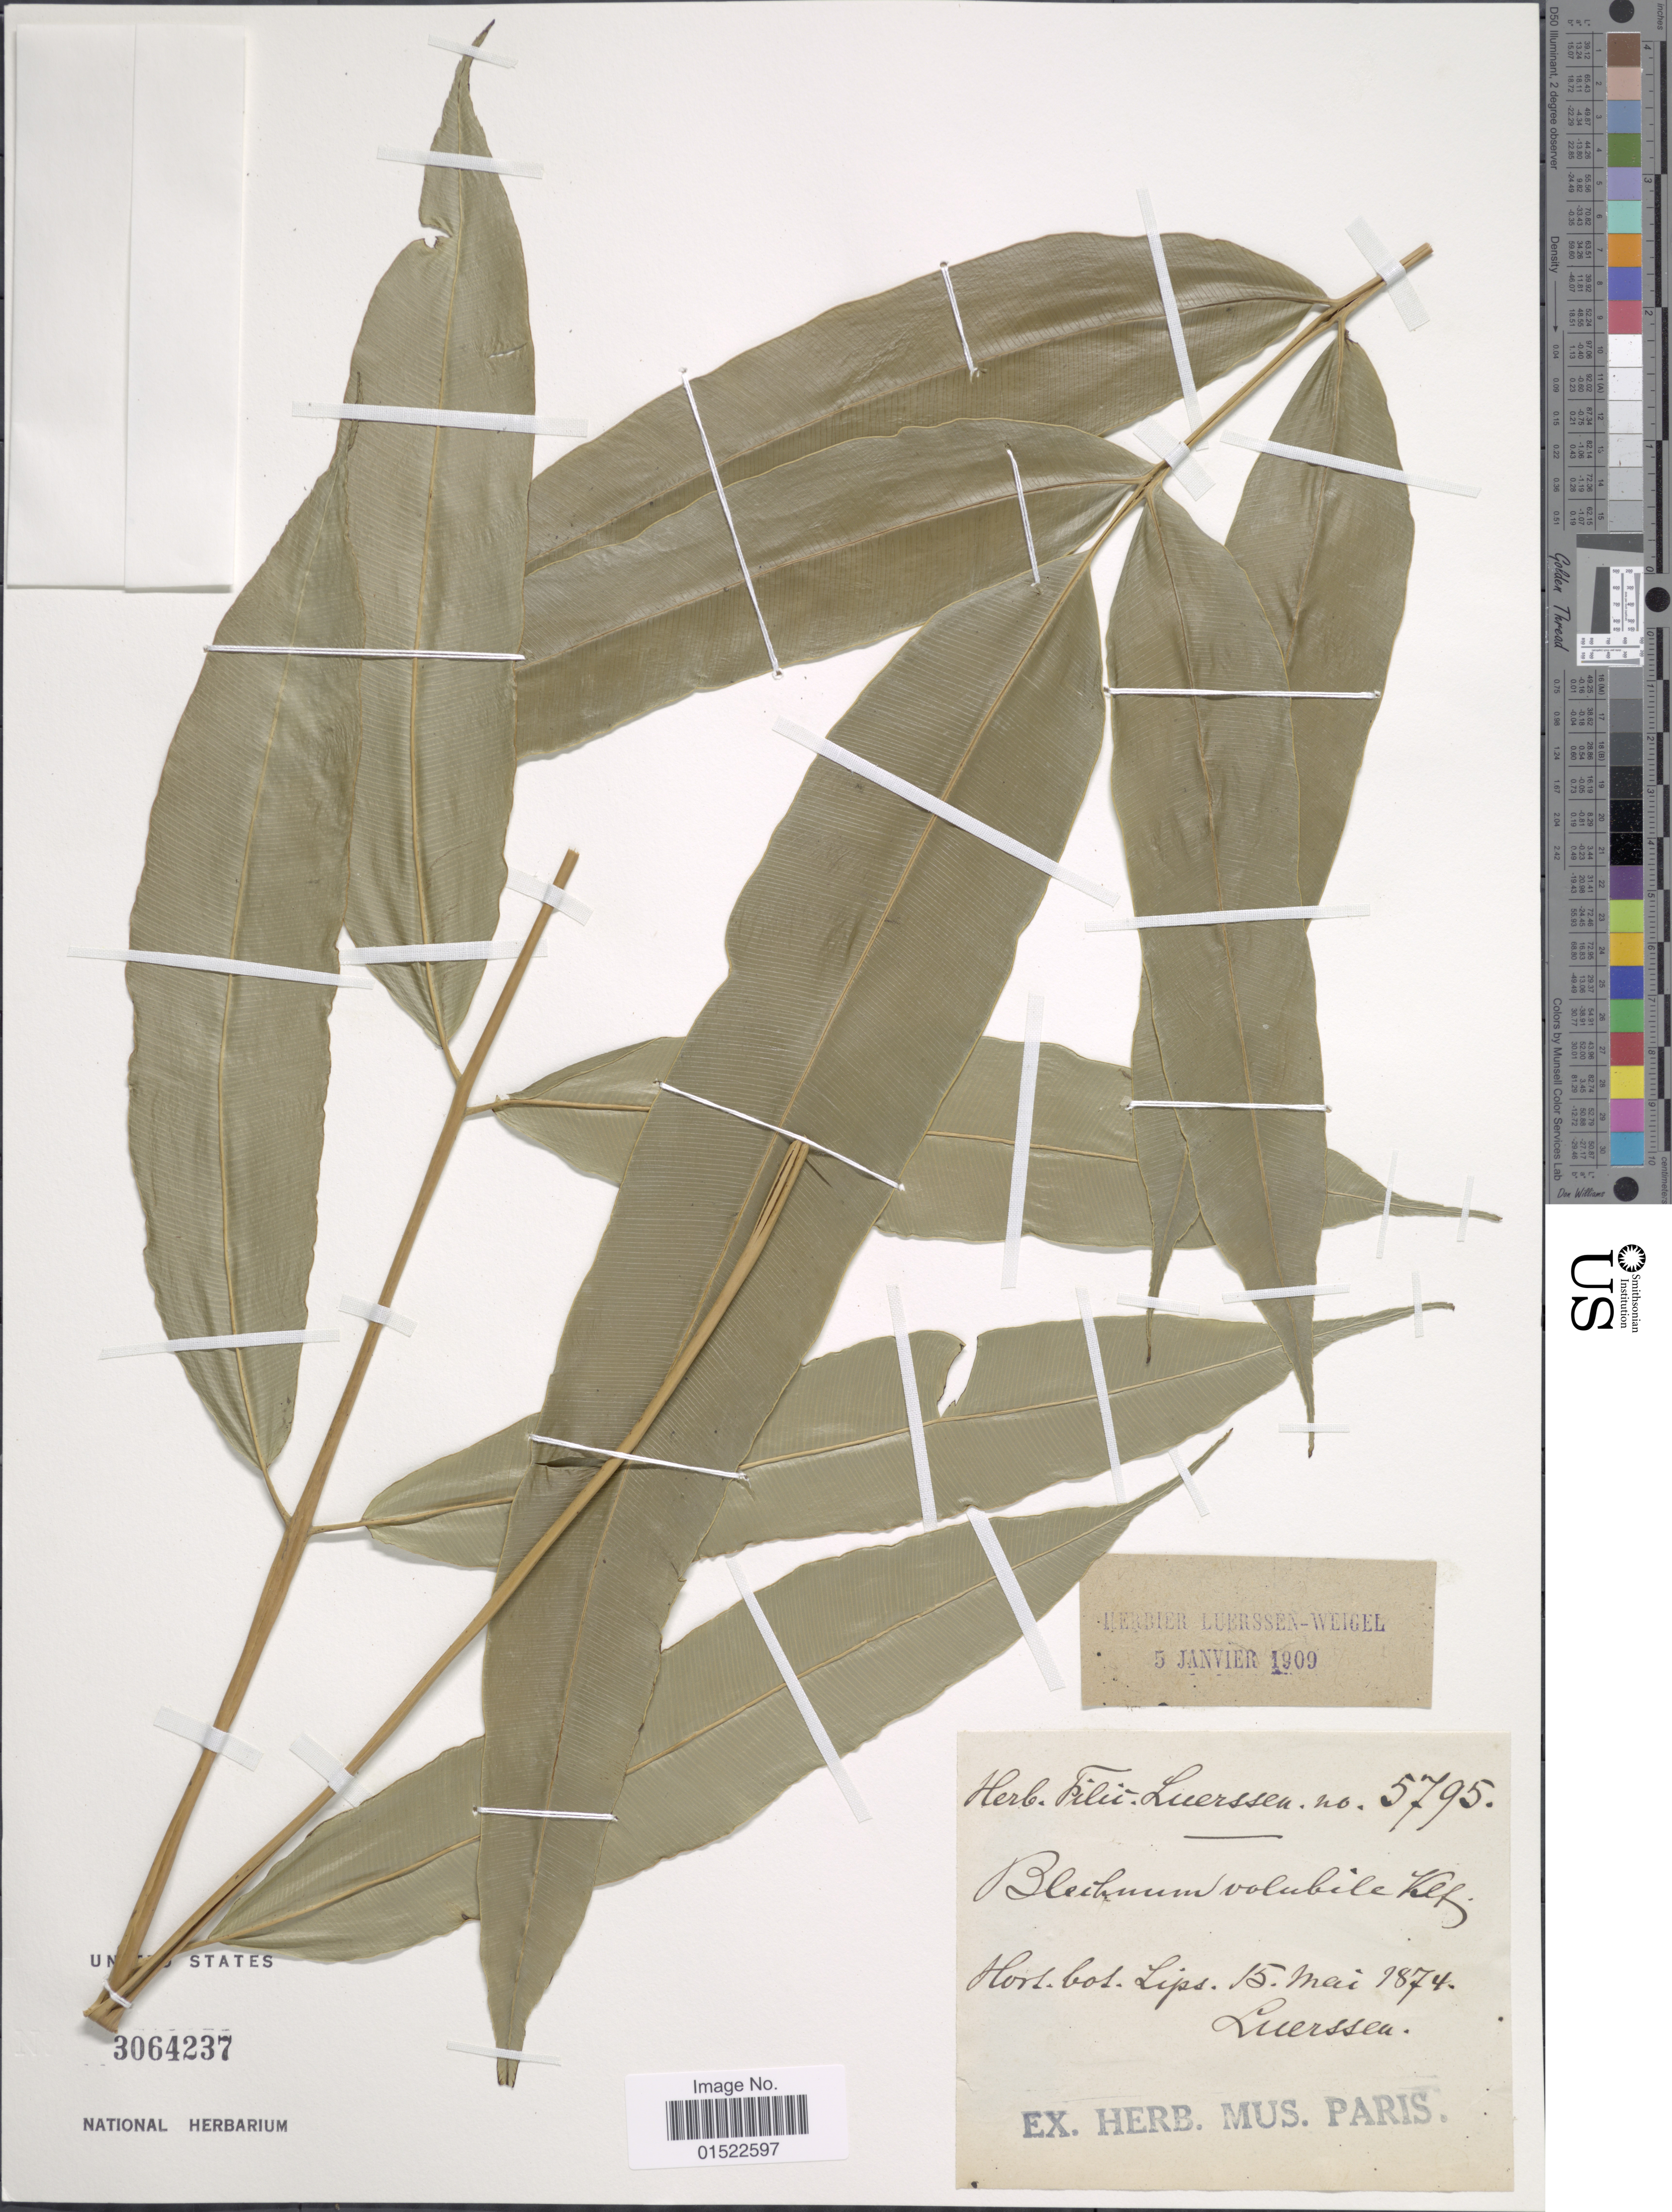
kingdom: Plantae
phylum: Tracheophyta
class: Polypodiopsida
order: Polypodiales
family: Blechnaceae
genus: Salpichlaena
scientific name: Salpichlaena volubilis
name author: (Kaulf.) J. Sm.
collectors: Luerssen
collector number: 5795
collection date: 1874-05-15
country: Germany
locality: Hors. bos. lips. [interpreted]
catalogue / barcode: US 3064237